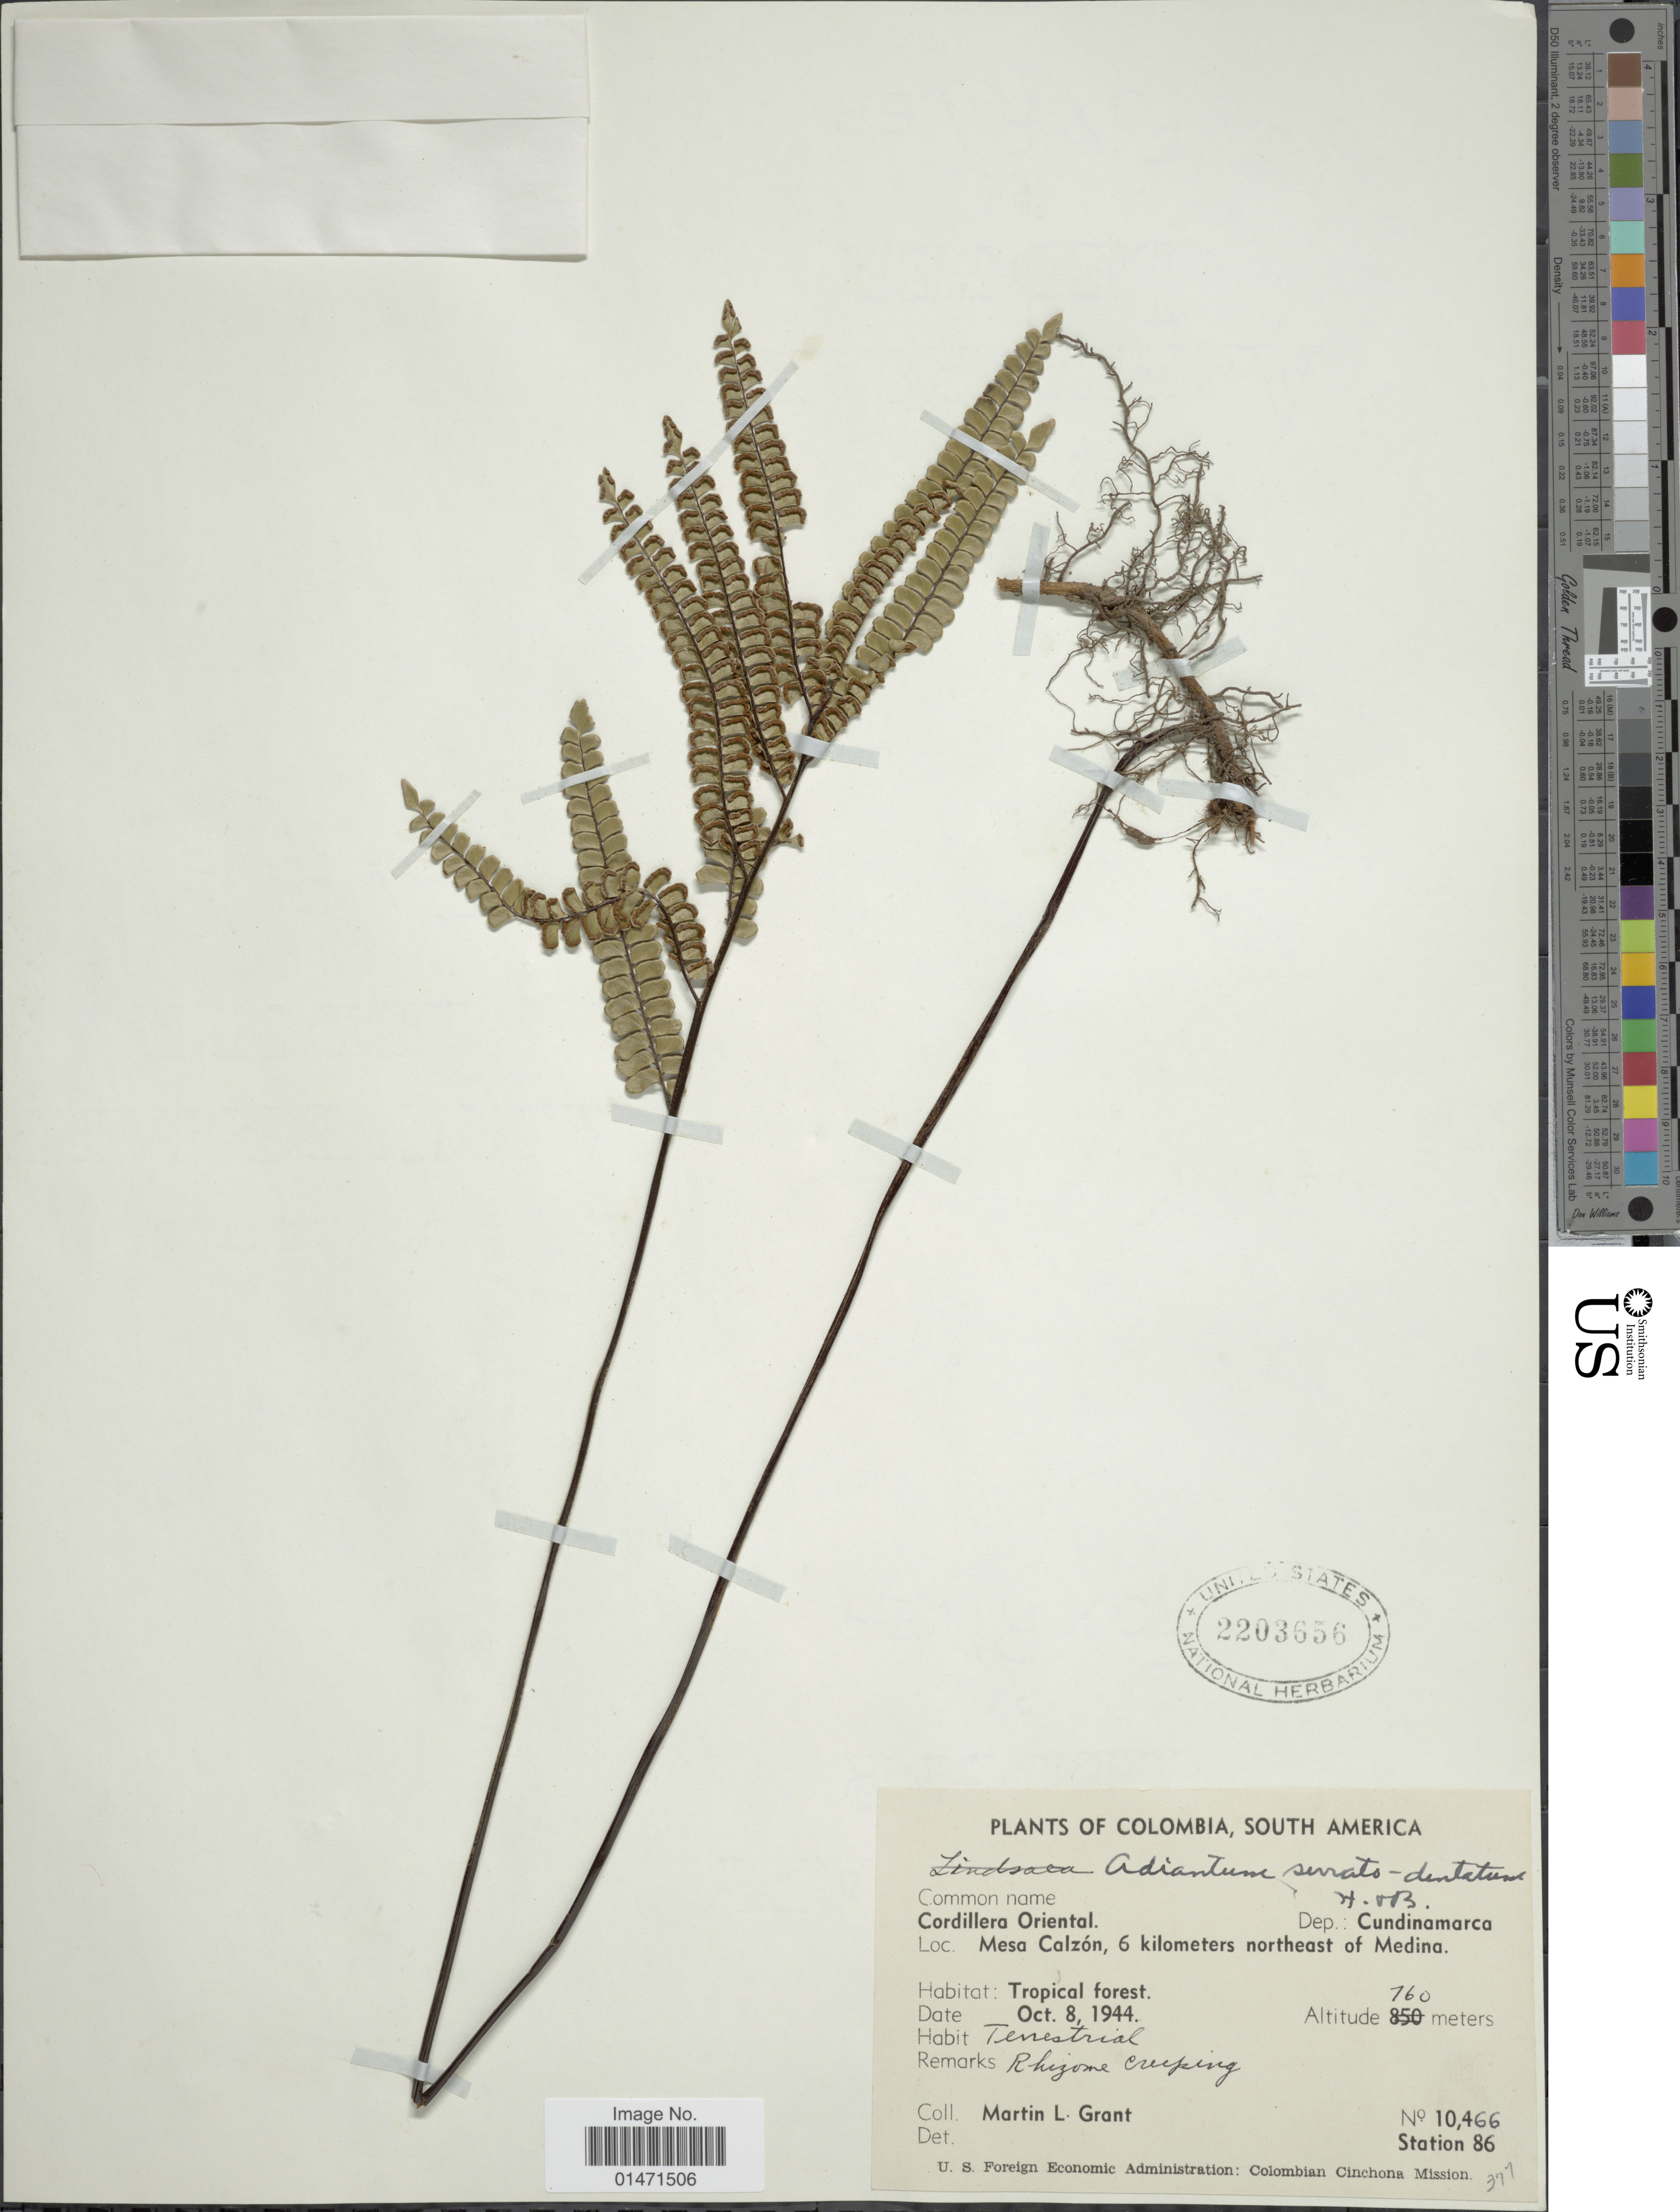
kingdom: Plantae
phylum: Tracheophyta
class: Polypodiopsida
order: Polypodiales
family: Pteridaceae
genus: Adiantum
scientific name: Adiantum serratodentatum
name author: Humb. & Bonpl. ex Willd.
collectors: M. L. Grant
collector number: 10466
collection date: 1944-10-08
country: Colombia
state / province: Cundinamarca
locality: Cordillera Oriental. Mesa Calzón, 6 kilometers northeast of Medina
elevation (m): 760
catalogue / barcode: US 2203656